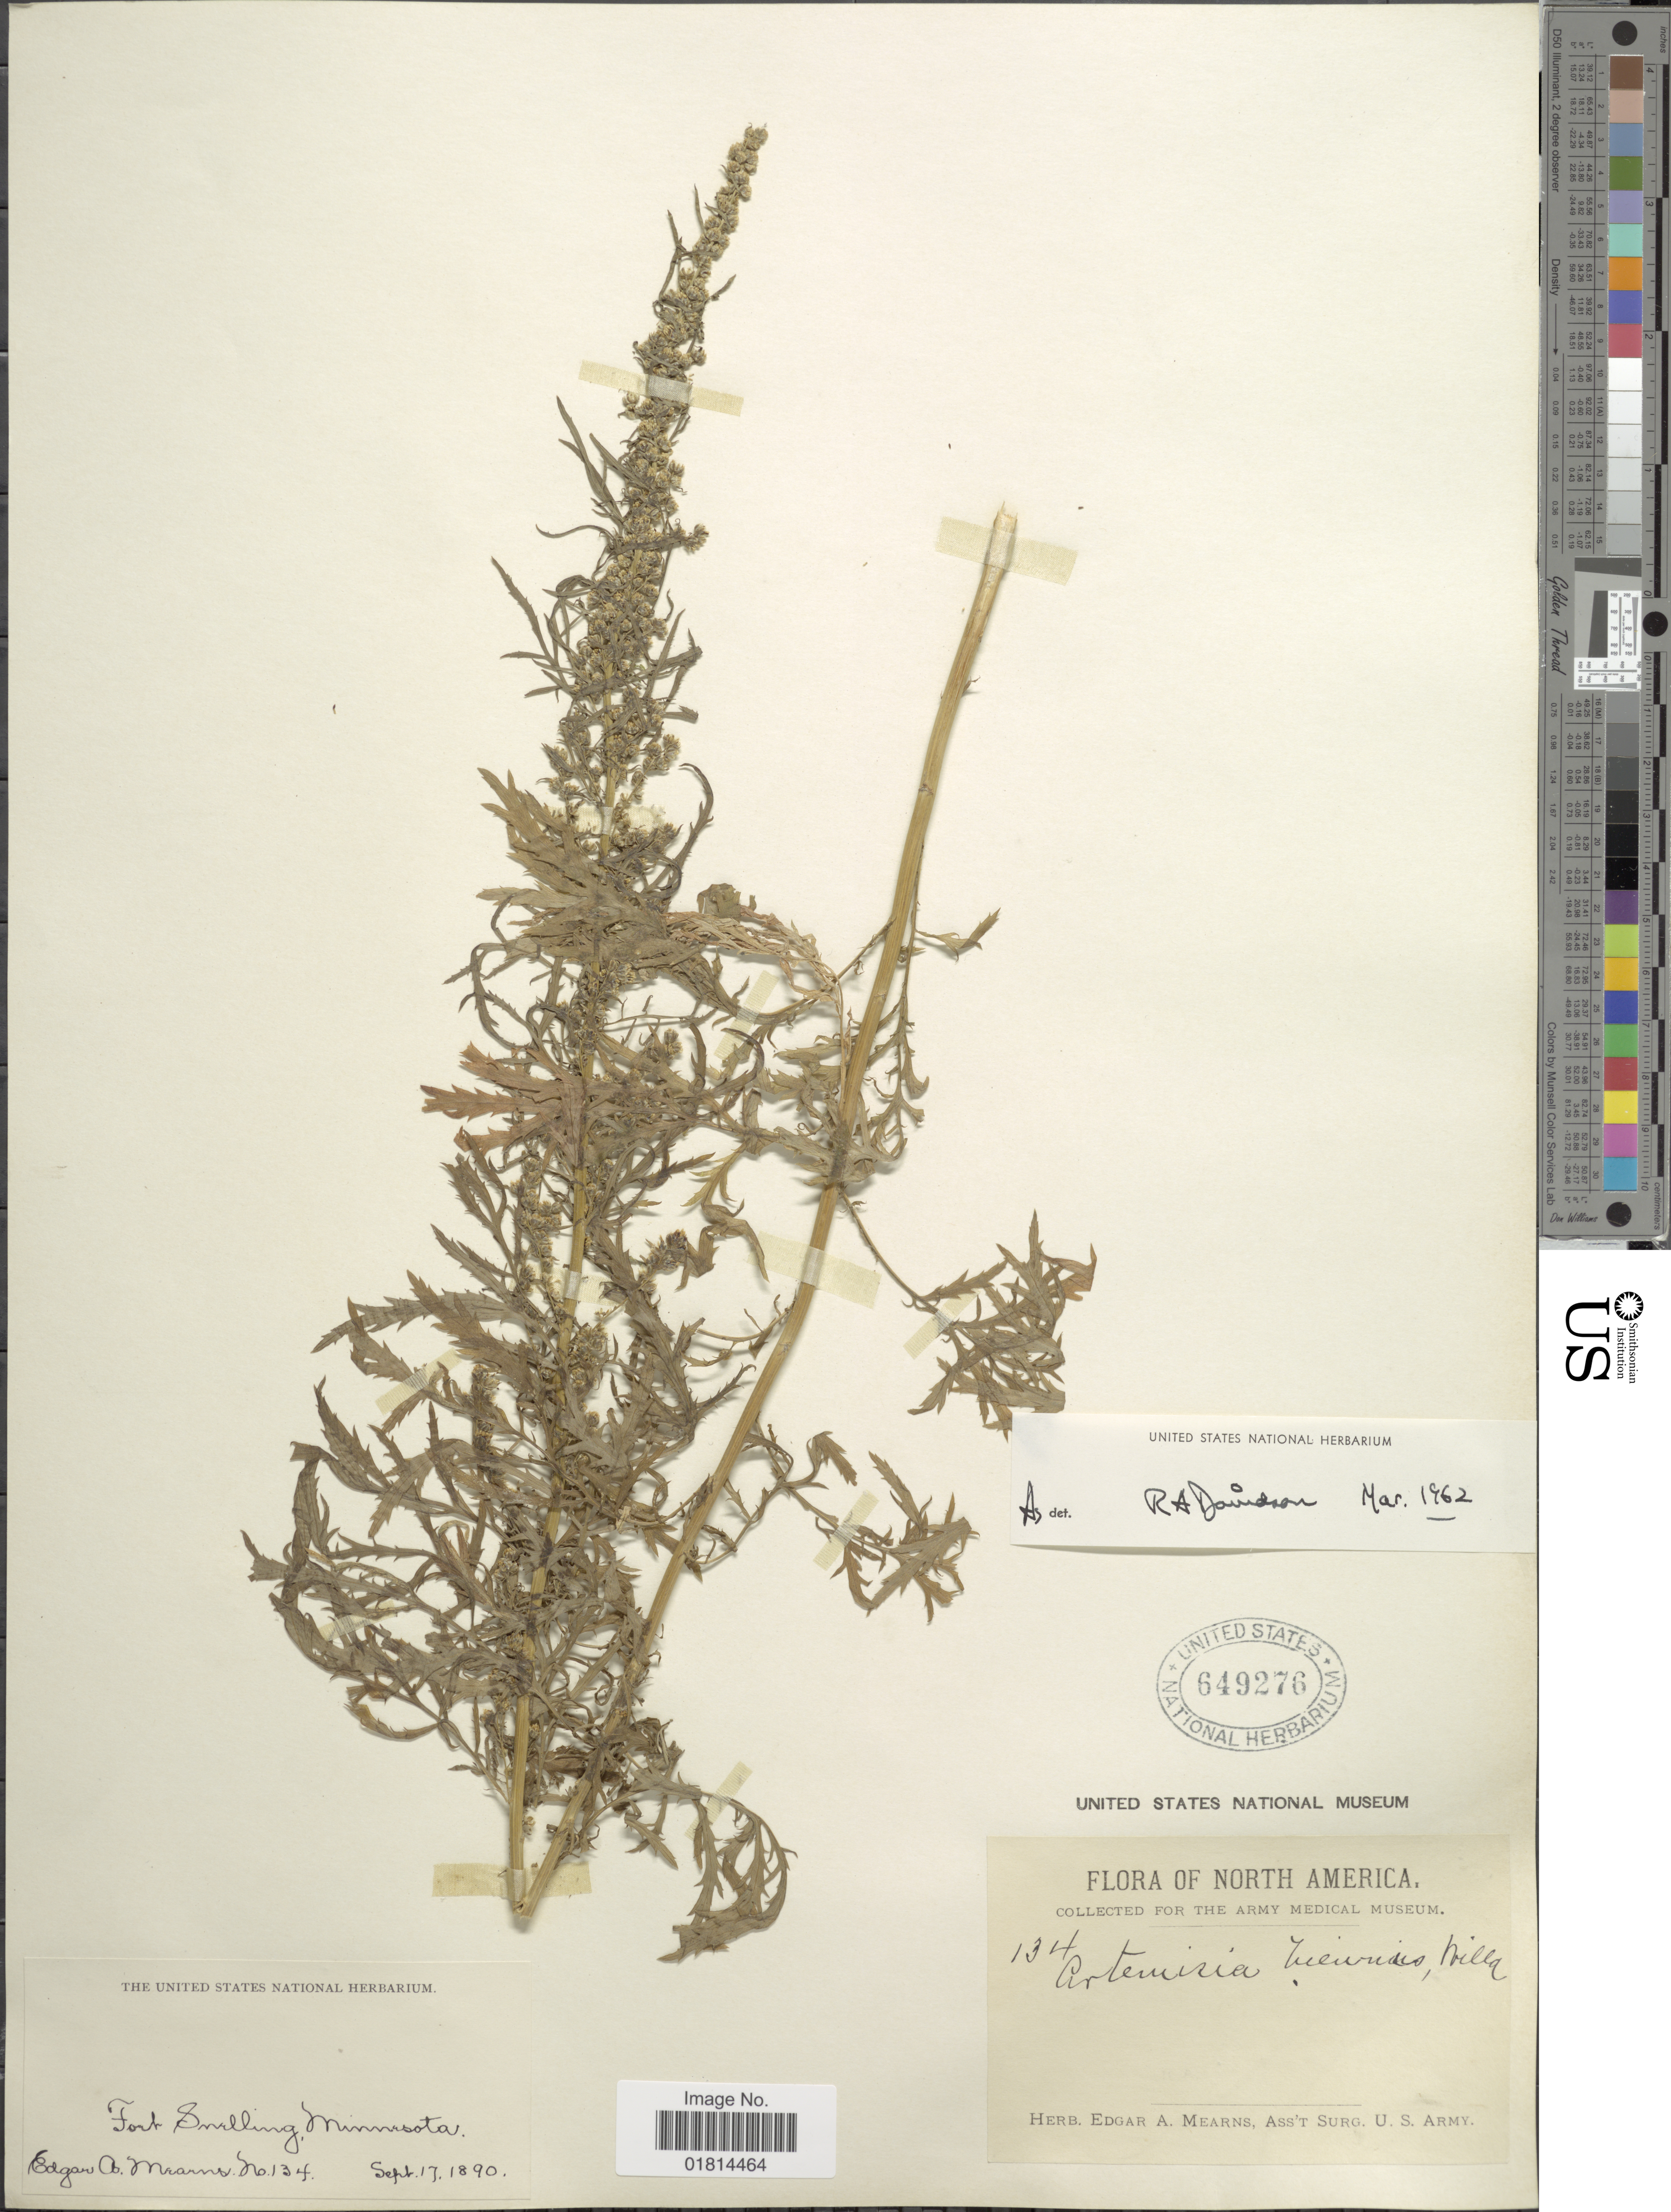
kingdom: Plantae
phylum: Tracheophyta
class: Magnoliopsida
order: Asterales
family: Asteraceae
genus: Artemisia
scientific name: Artemisia biennis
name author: Willd.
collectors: E. A. Mearns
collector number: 134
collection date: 1890-09-17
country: United States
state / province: Minnesota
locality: Fort Smelling, Minnesota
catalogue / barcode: US 649276